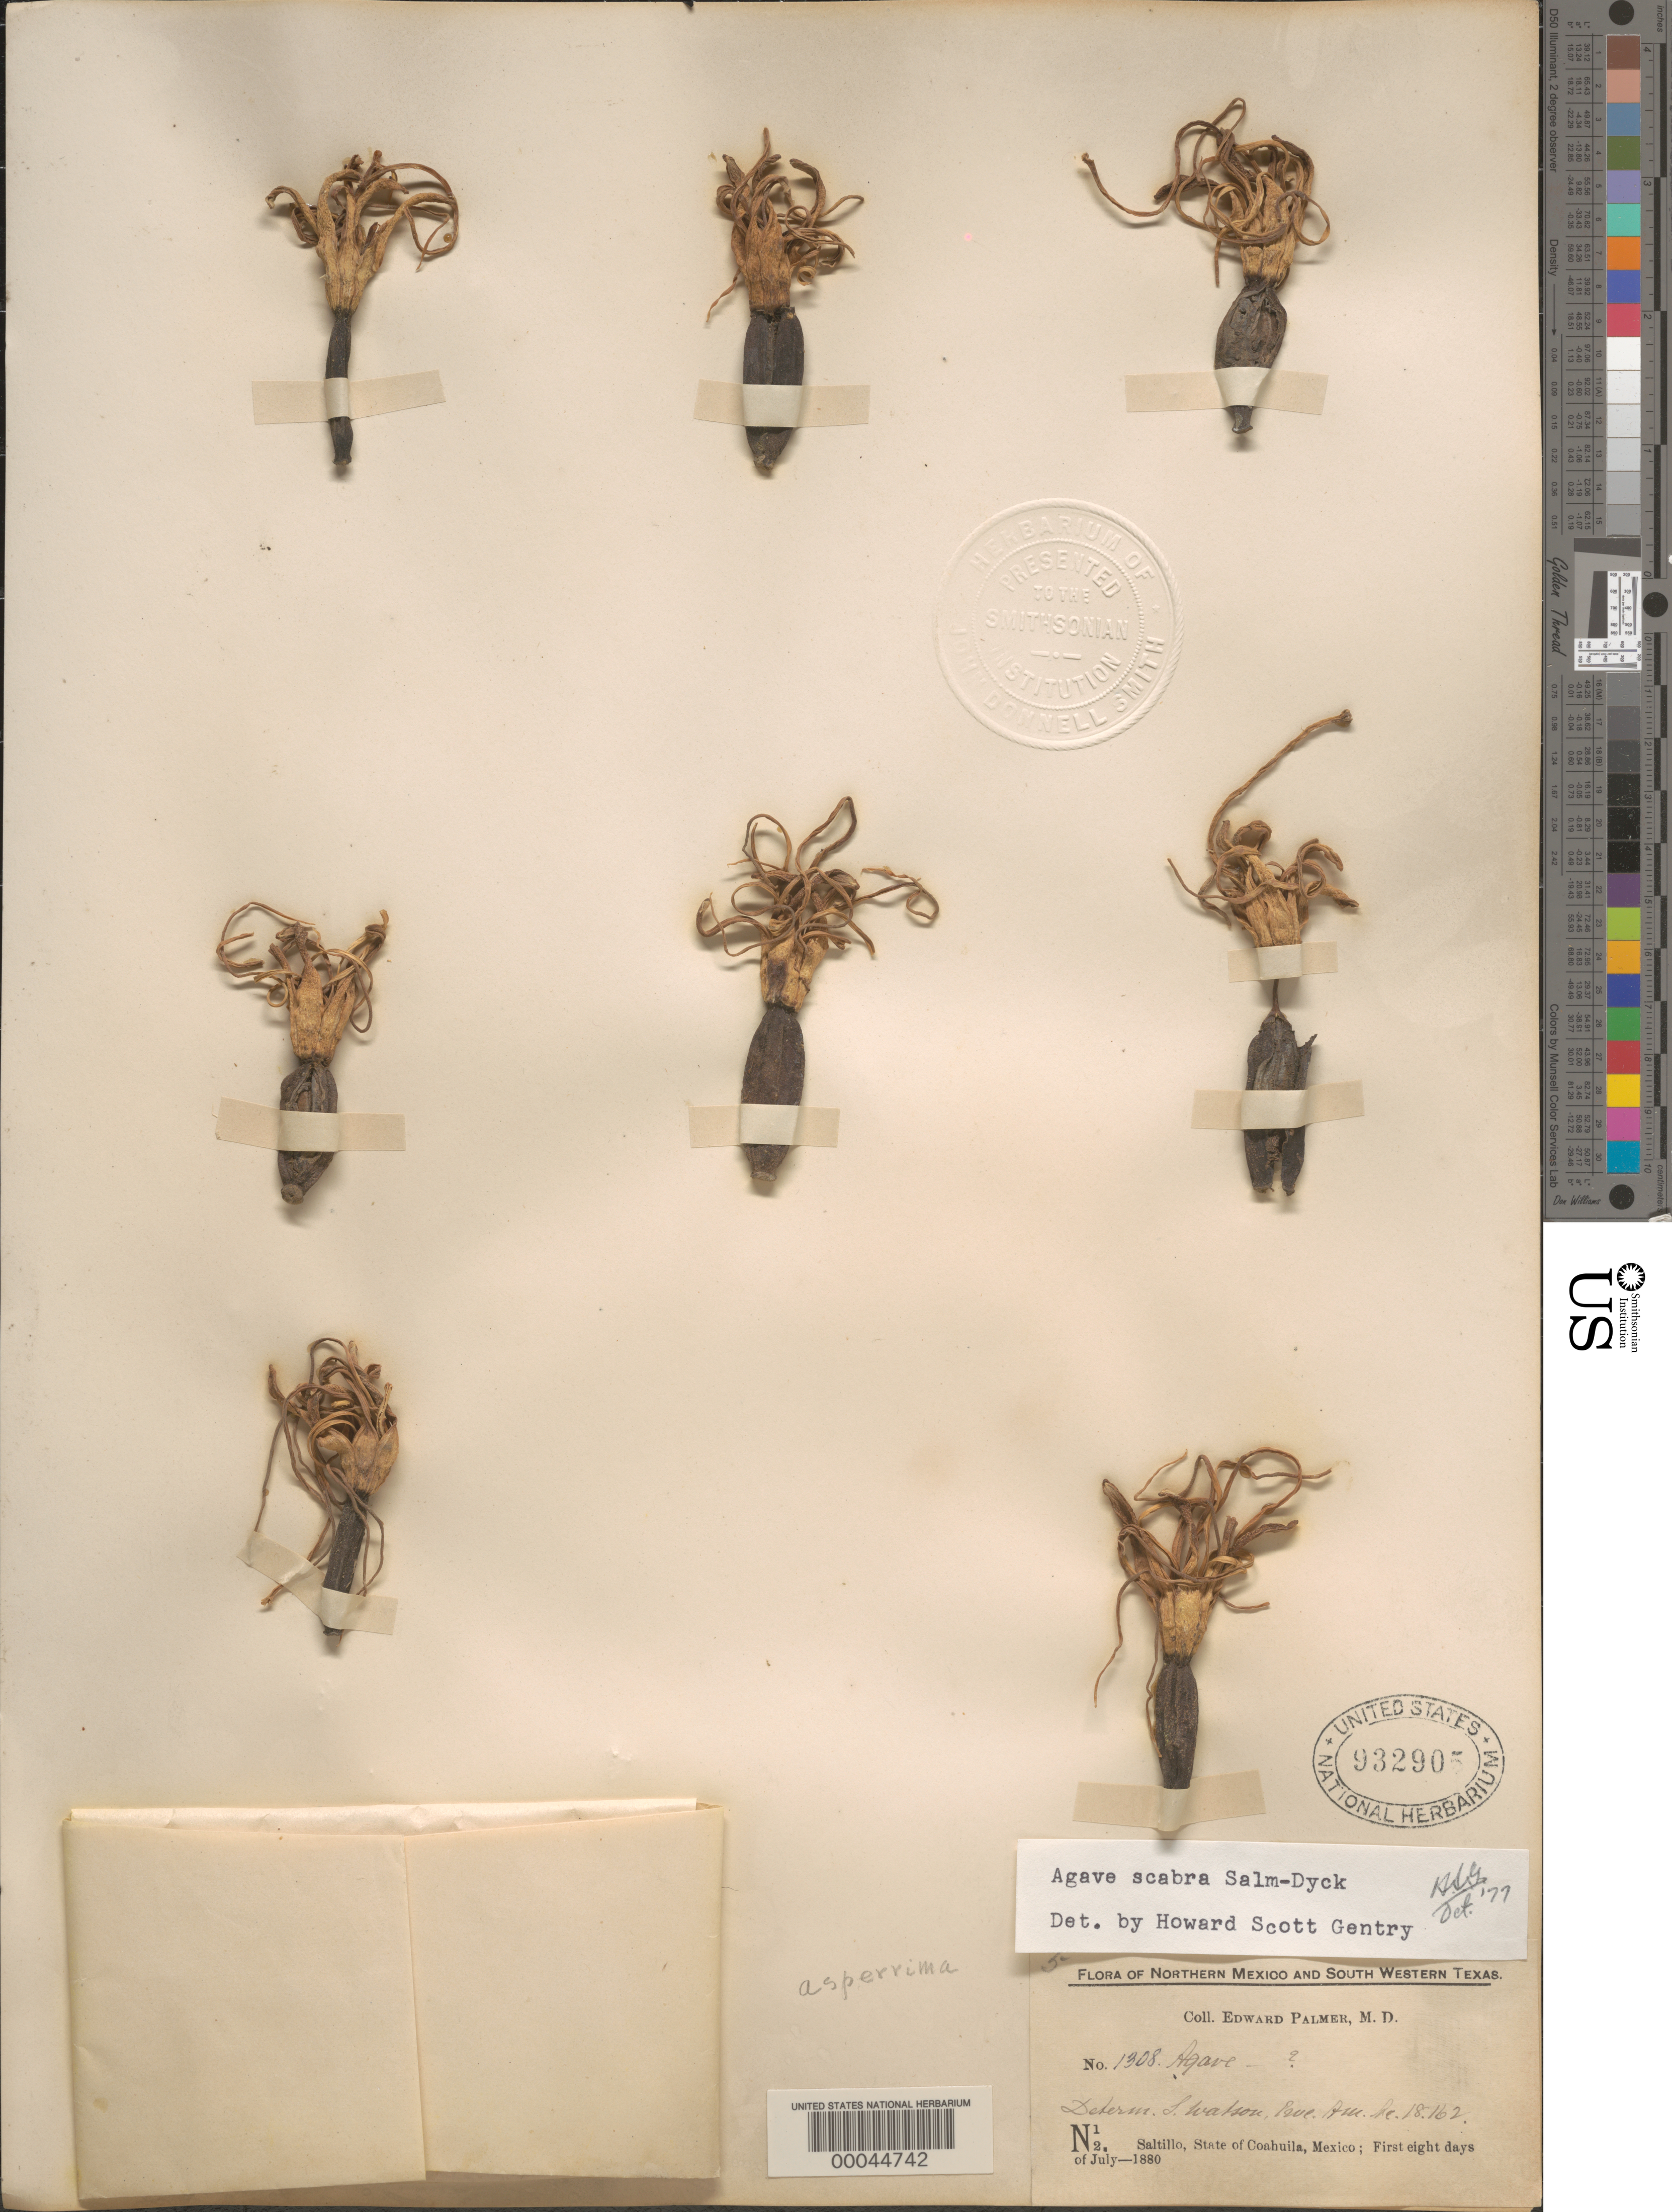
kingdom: Plantae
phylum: Tracheophyta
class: Liliopsida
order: Asparagales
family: Asparagaceae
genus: Agave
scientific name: Agave scabra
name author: Salm-Dyck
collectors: E. Palmer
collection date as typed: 01 Jul 1880 to 08 Jul 1880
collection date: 1880-07-01/1880-07-08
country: Mexico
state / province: Coahuila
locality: Saltillo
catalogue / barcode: US 932905